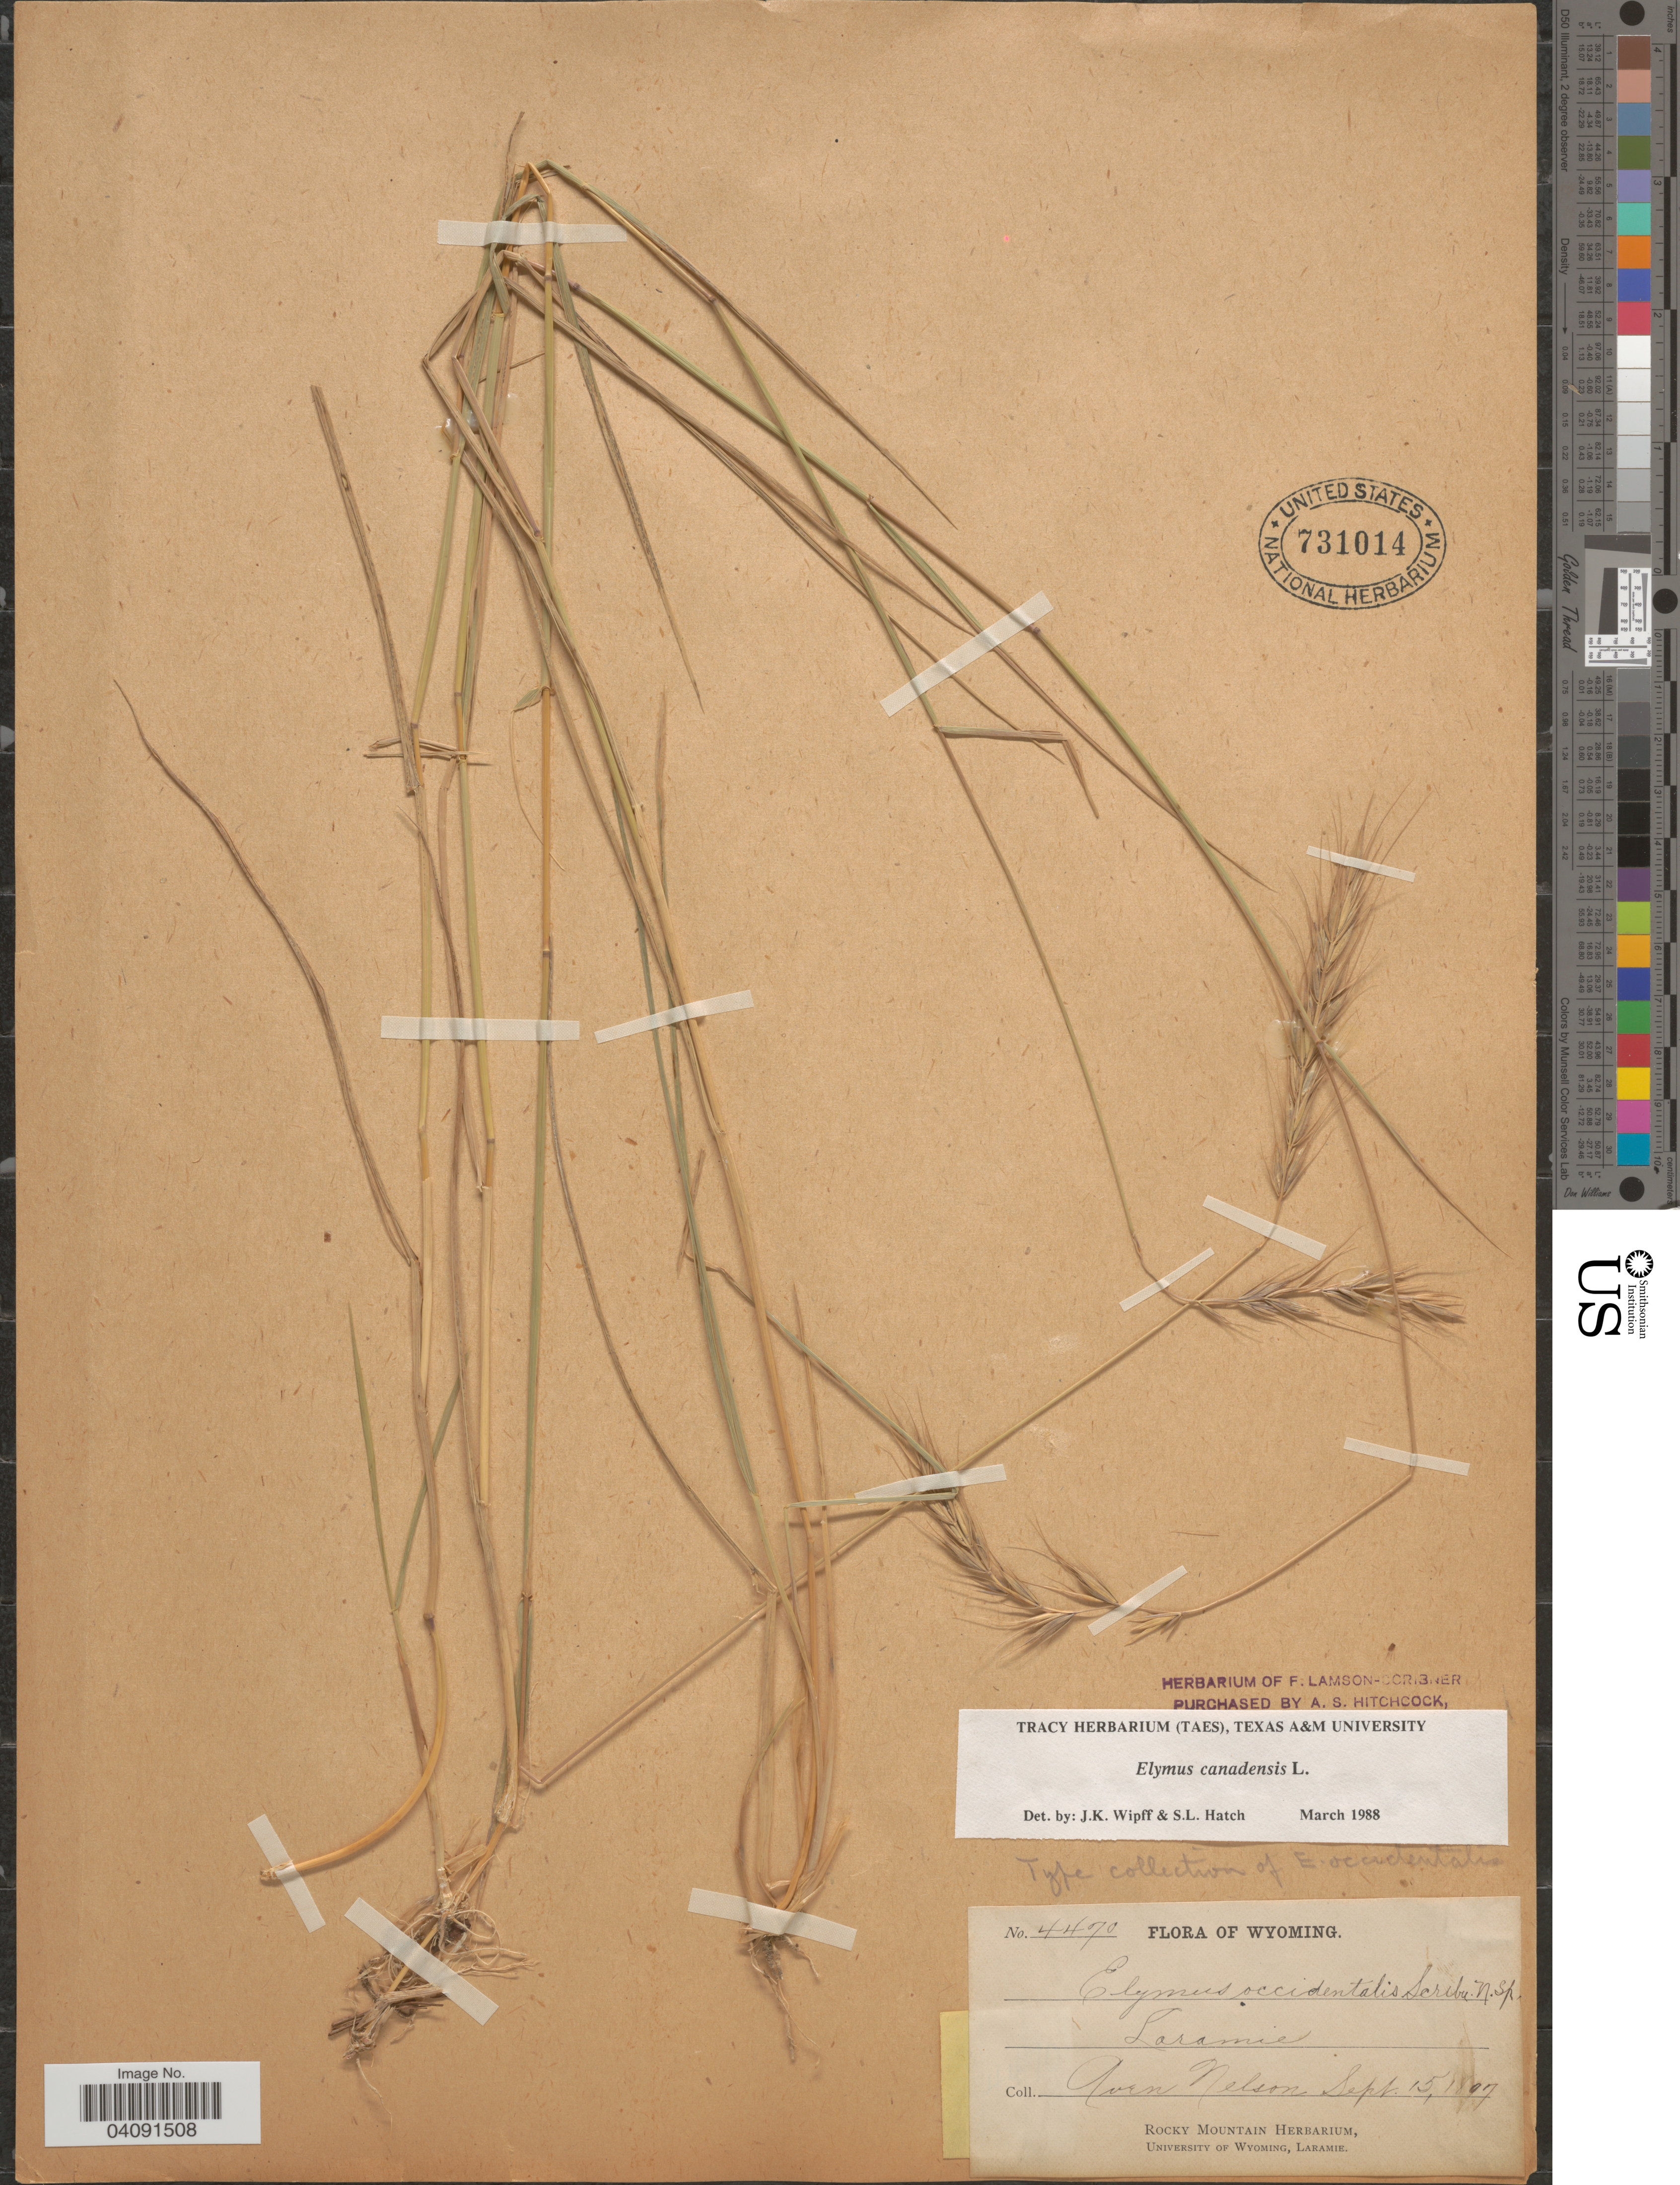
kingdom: Plantae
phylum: Tracheophyta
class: Liliopsida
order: Poales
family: Poaceae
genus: Elymus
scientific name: Elymus canadensis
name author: L.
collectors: A. Nelson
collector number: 4470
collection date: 1897-09-15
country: United States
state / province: Wyoming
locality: Laramie.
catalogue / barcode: US 731014